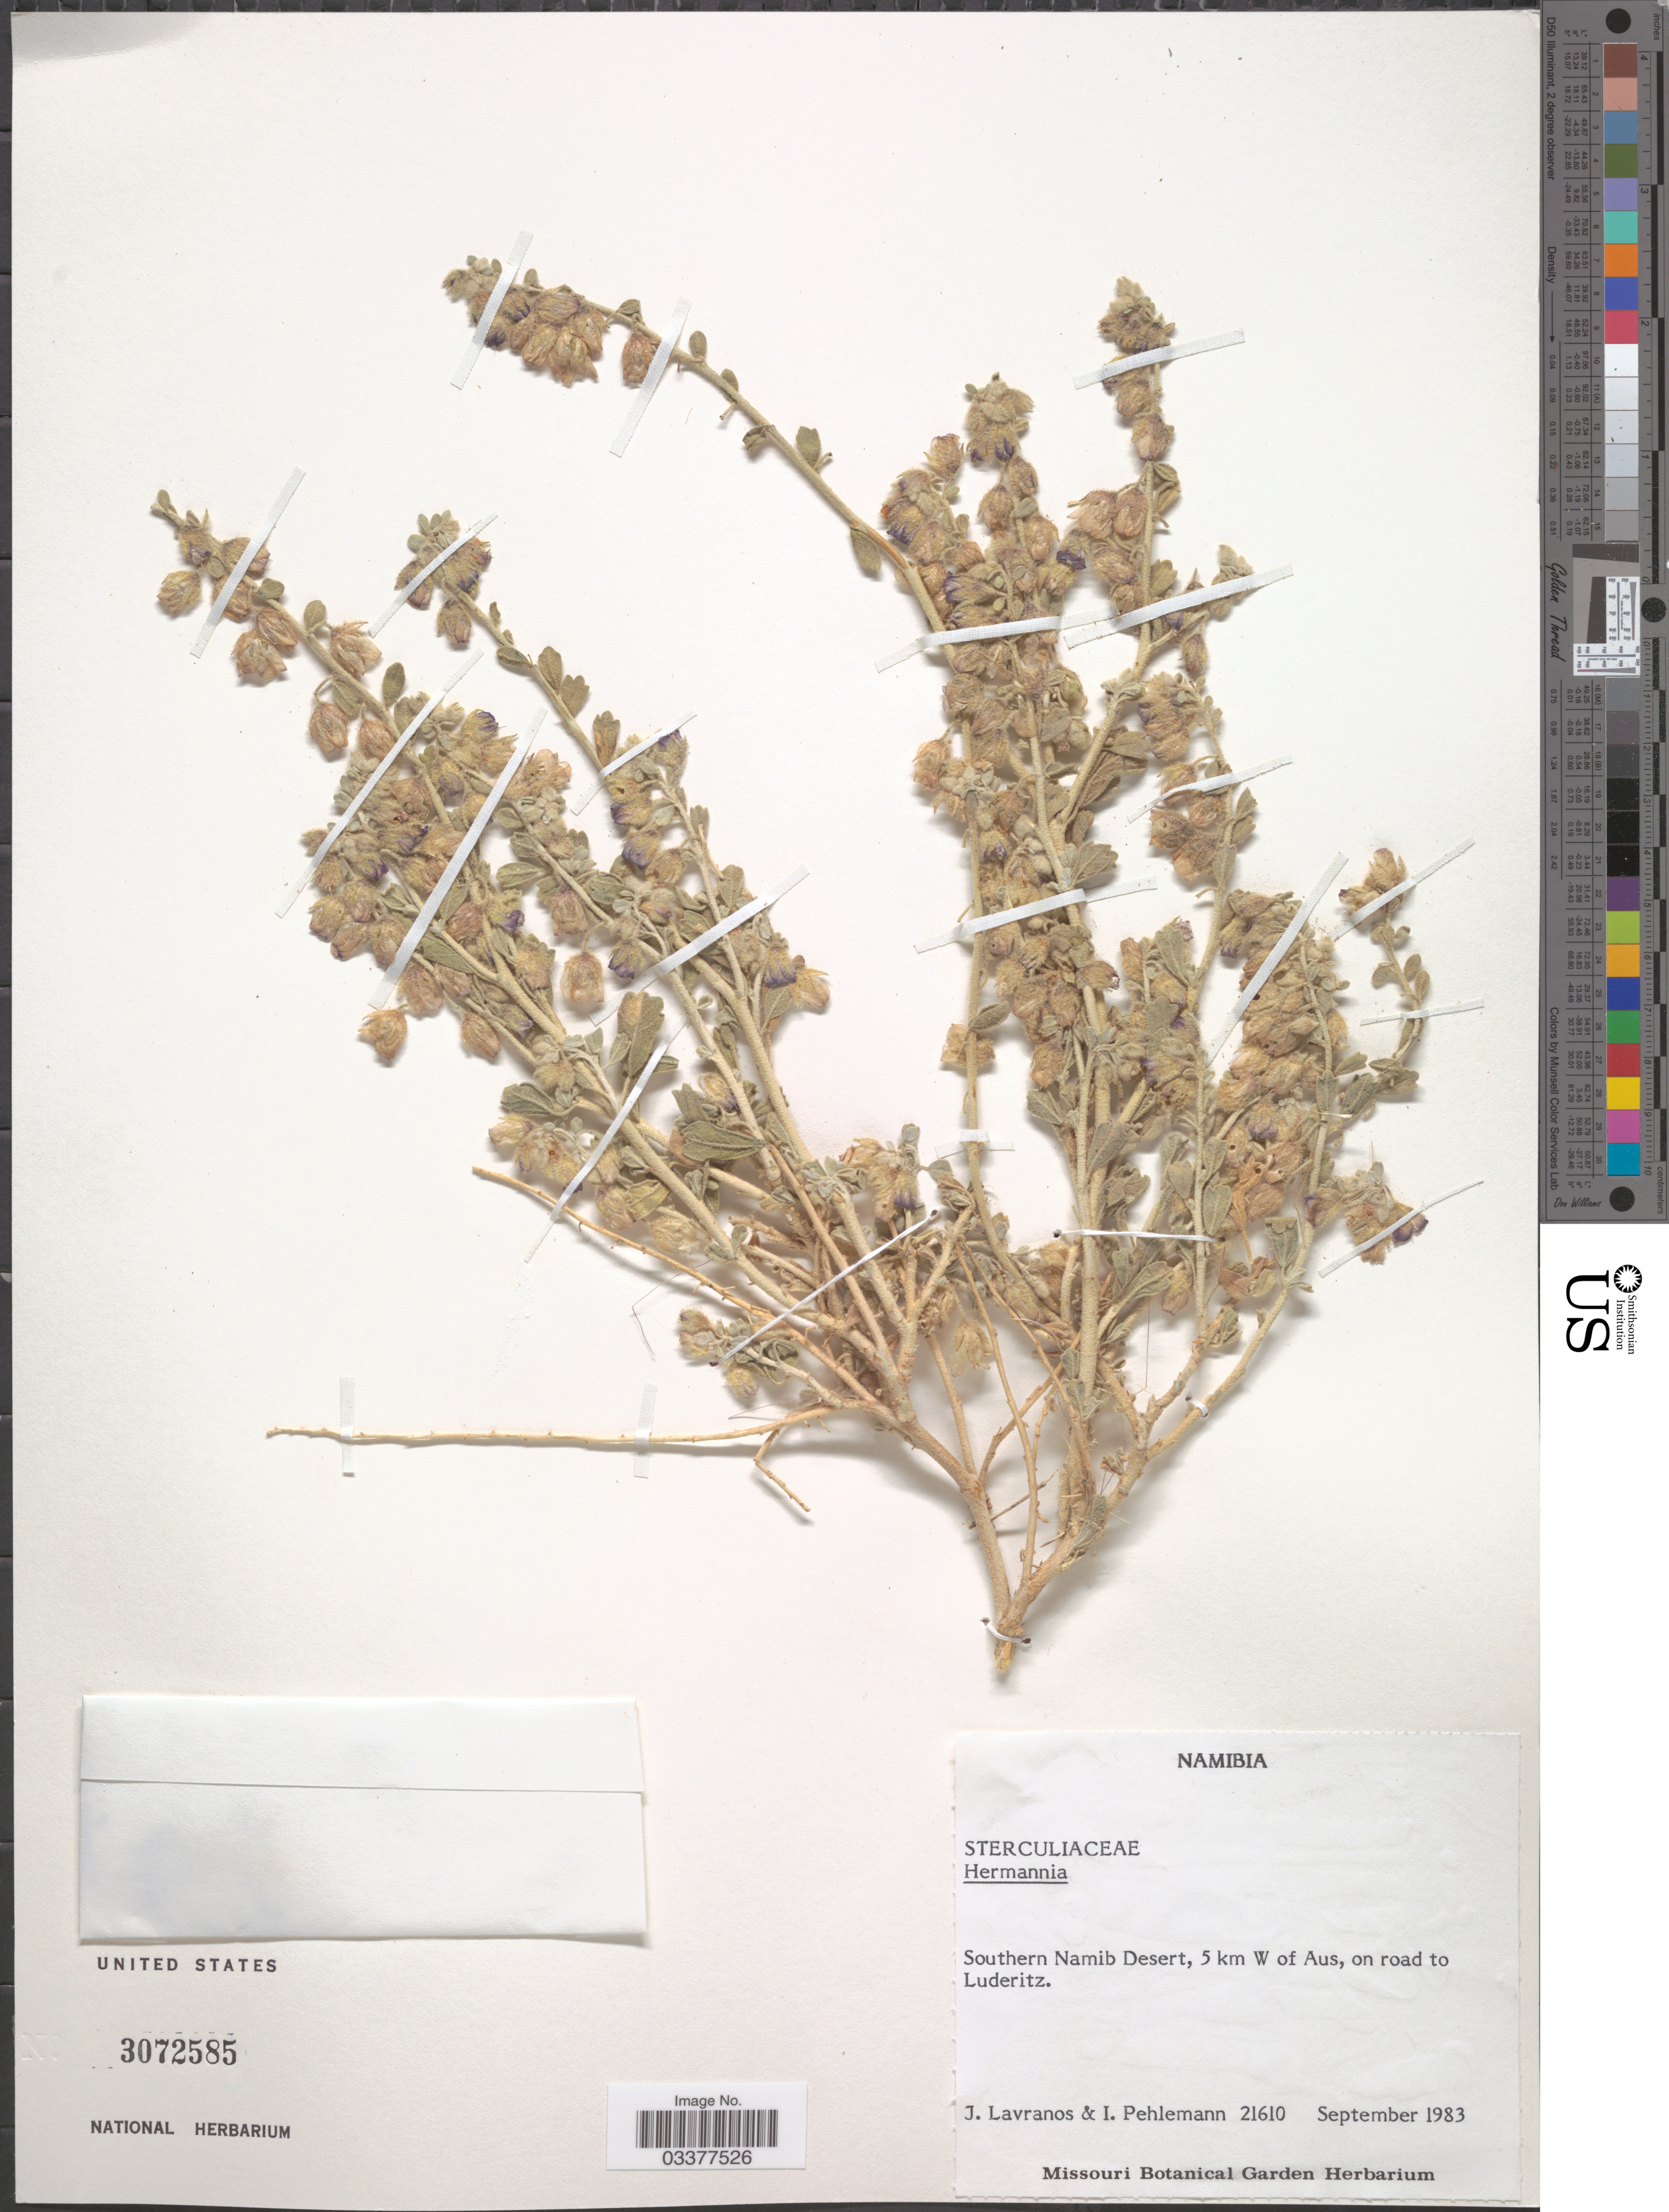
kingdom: Plantae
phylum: Tracheophyta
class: Magnoliopsida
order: Malvales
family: Malvaceae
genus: Hermannia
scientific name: Hermannia sp.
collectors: J. Lavranos & I. Pehlemann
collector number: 21610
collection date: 1983-09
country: Namibia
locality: Southern Namib Desert, 5 km W of Aus, on road to Luderitz.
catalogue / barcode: US 3072585